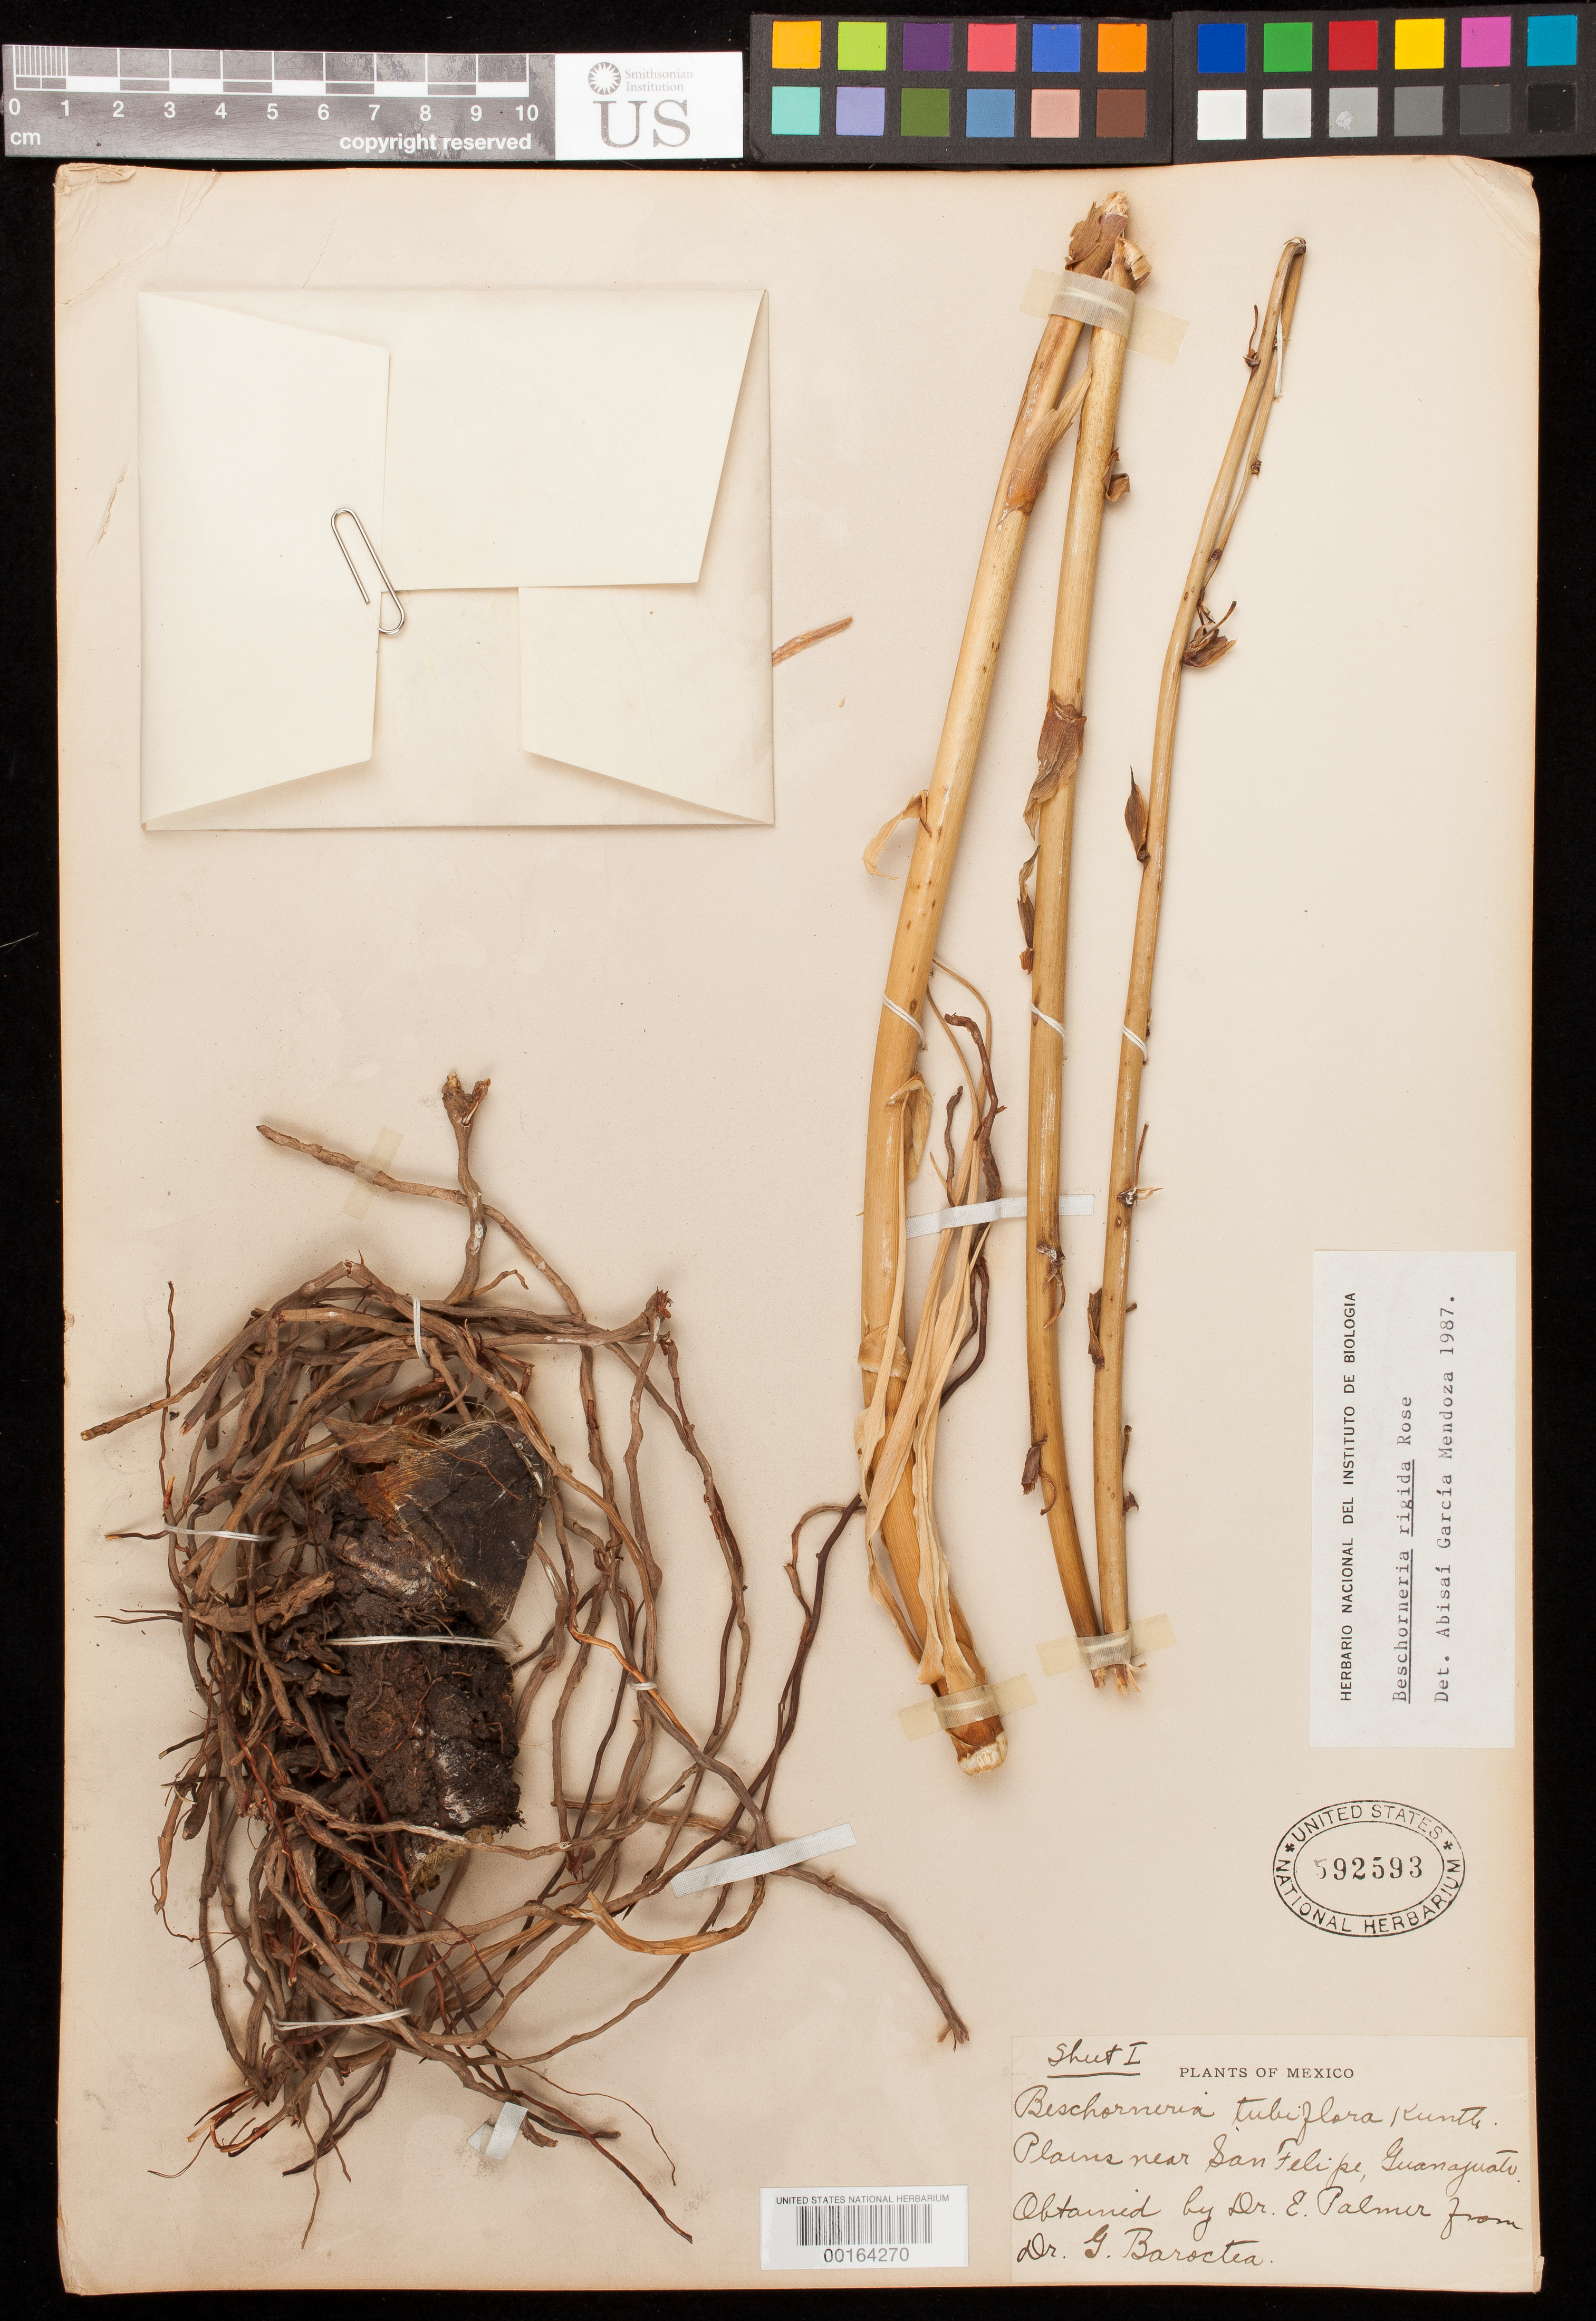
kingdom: Plantae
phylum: Tracheophyta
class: Liliopsida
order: Asparagales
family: Asparagaceae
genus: Beschorneria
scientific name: Beschorneria rigida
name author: Rose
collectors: E. Palmer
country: Mexico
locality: Plains near San Felipe, guanajuato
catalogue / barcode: US 592593